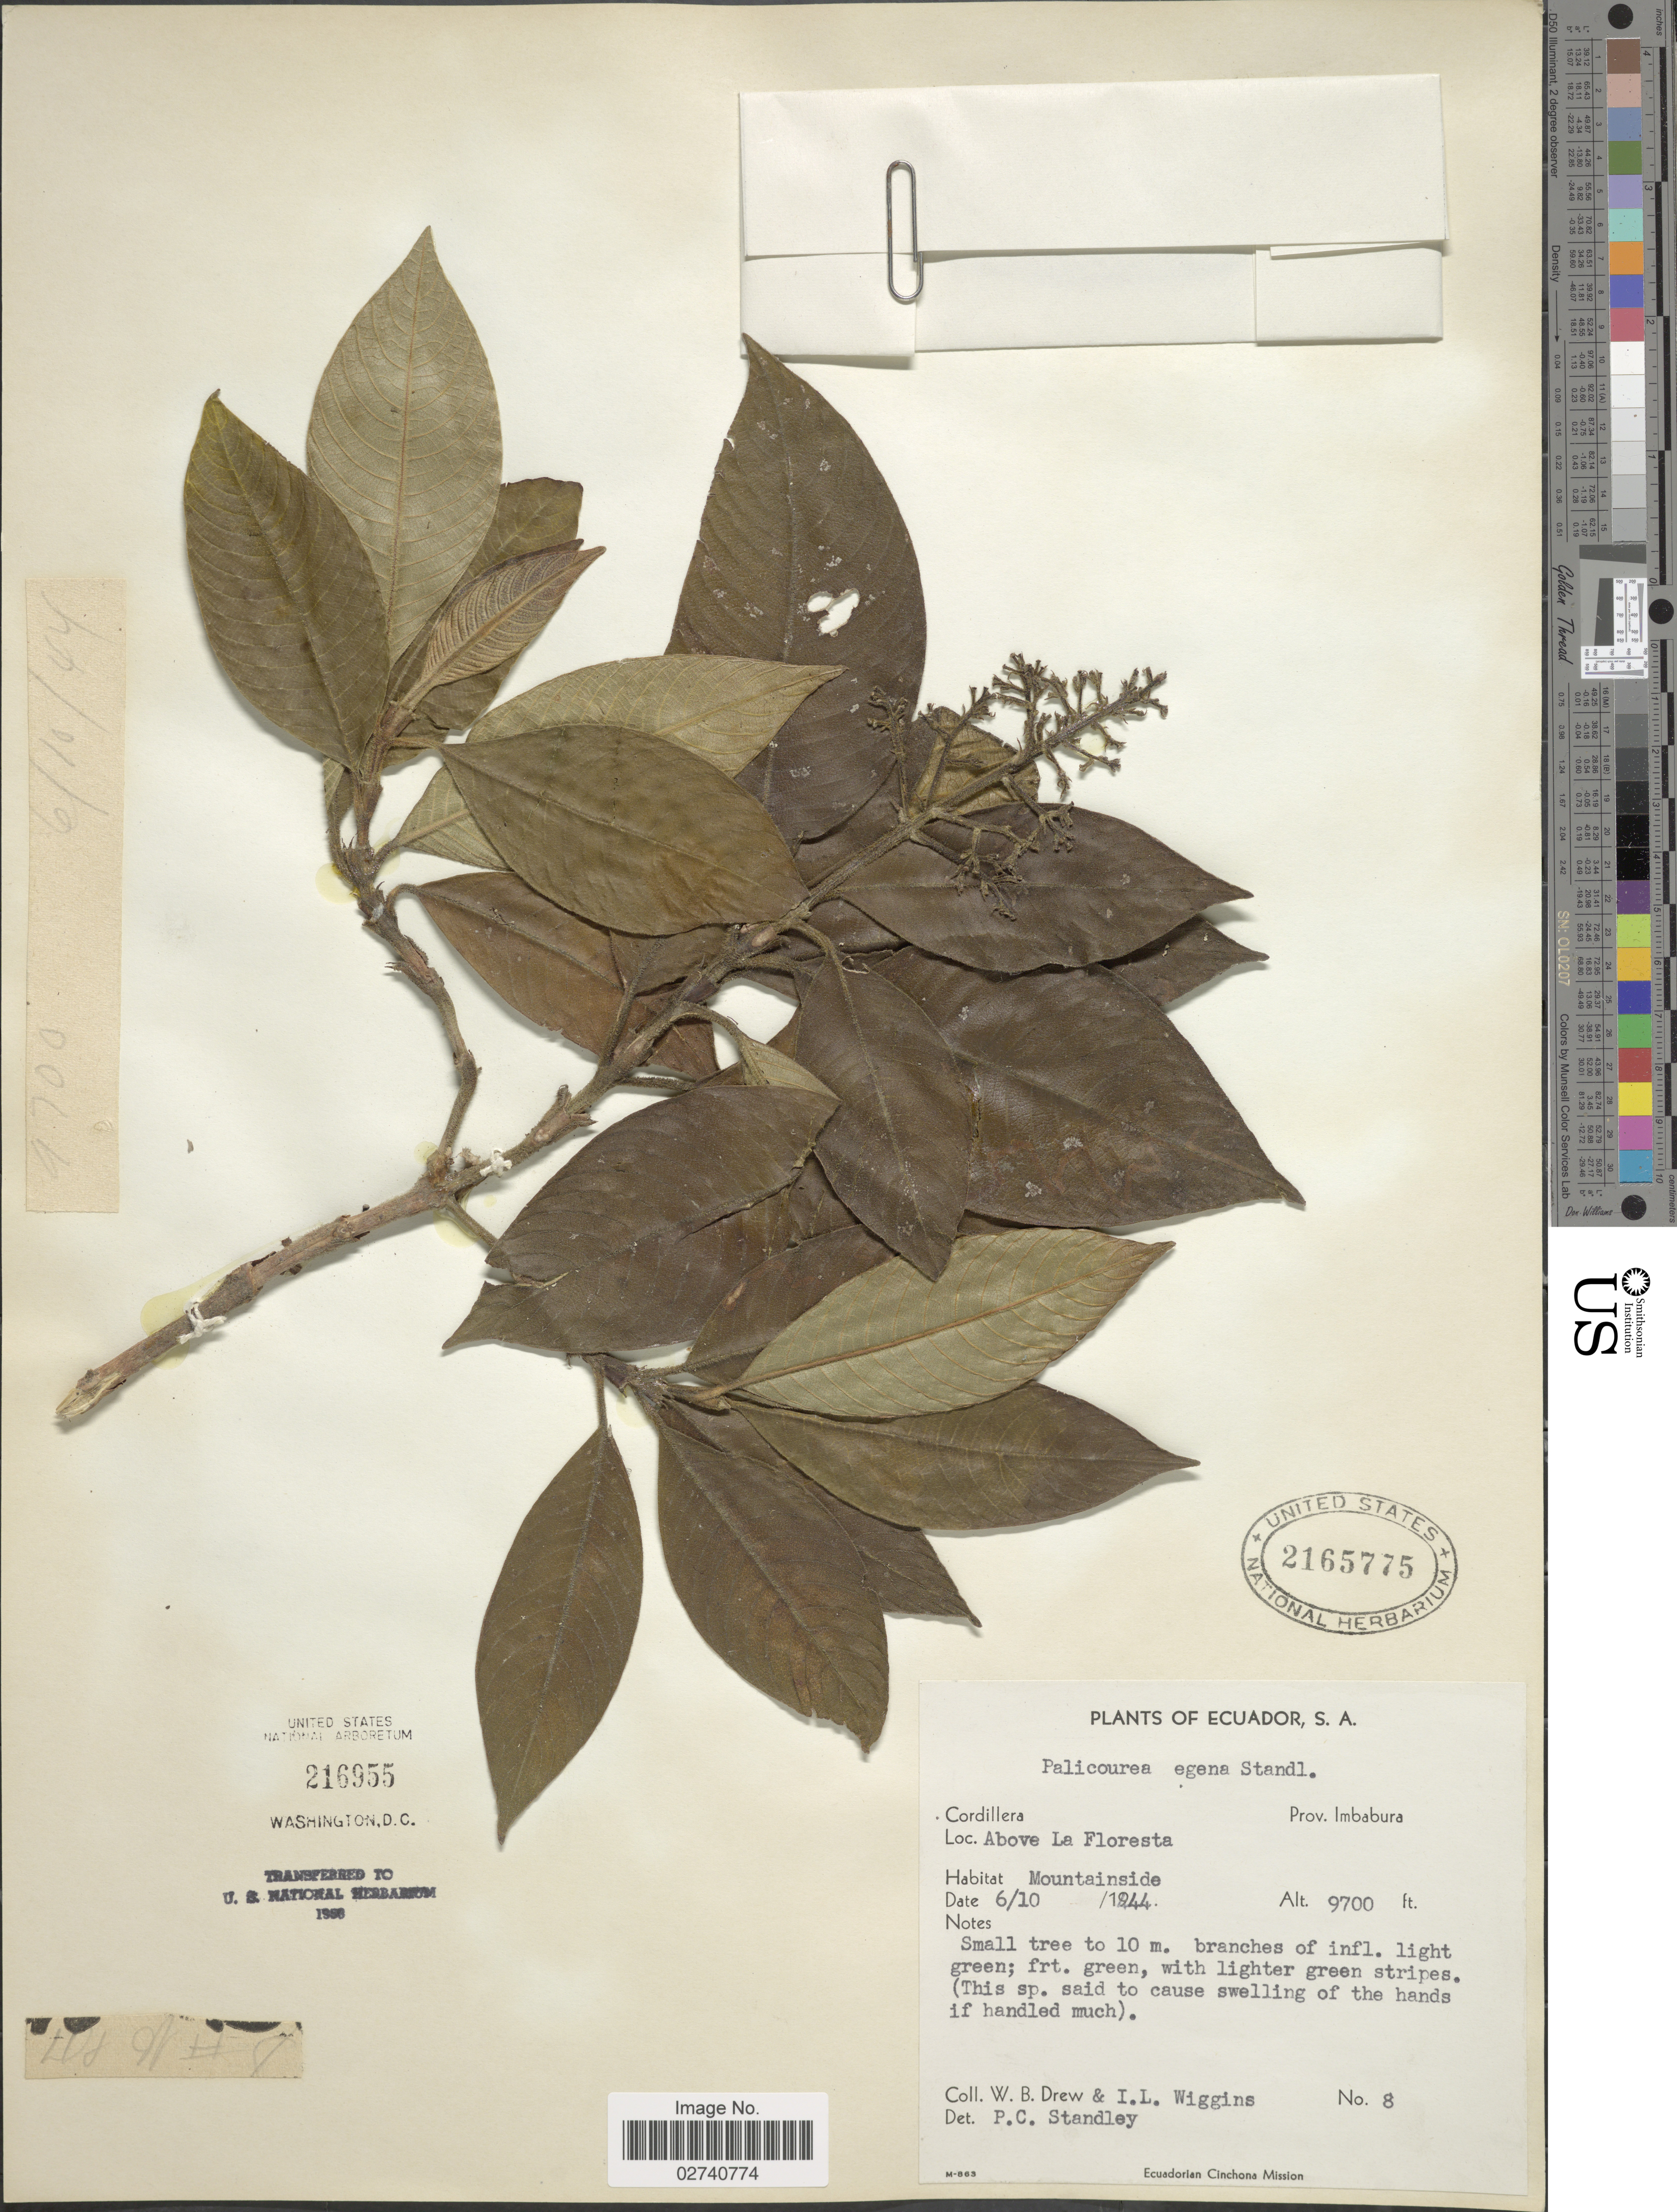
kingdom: Plantae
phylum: Tracheophyta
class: Magnoliopsida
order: Gentianales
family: Rubiaceae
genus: Palicourea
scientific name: Palicourea weberbaueri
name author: K. Krause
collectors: W. B. Drew & I. L. Wiggins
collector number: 8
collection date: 1944-10-06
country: Ecuador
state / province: Imbabura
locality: S.A. Above La Floresta. Mountainside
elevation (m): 2957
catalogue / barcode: US 2165775